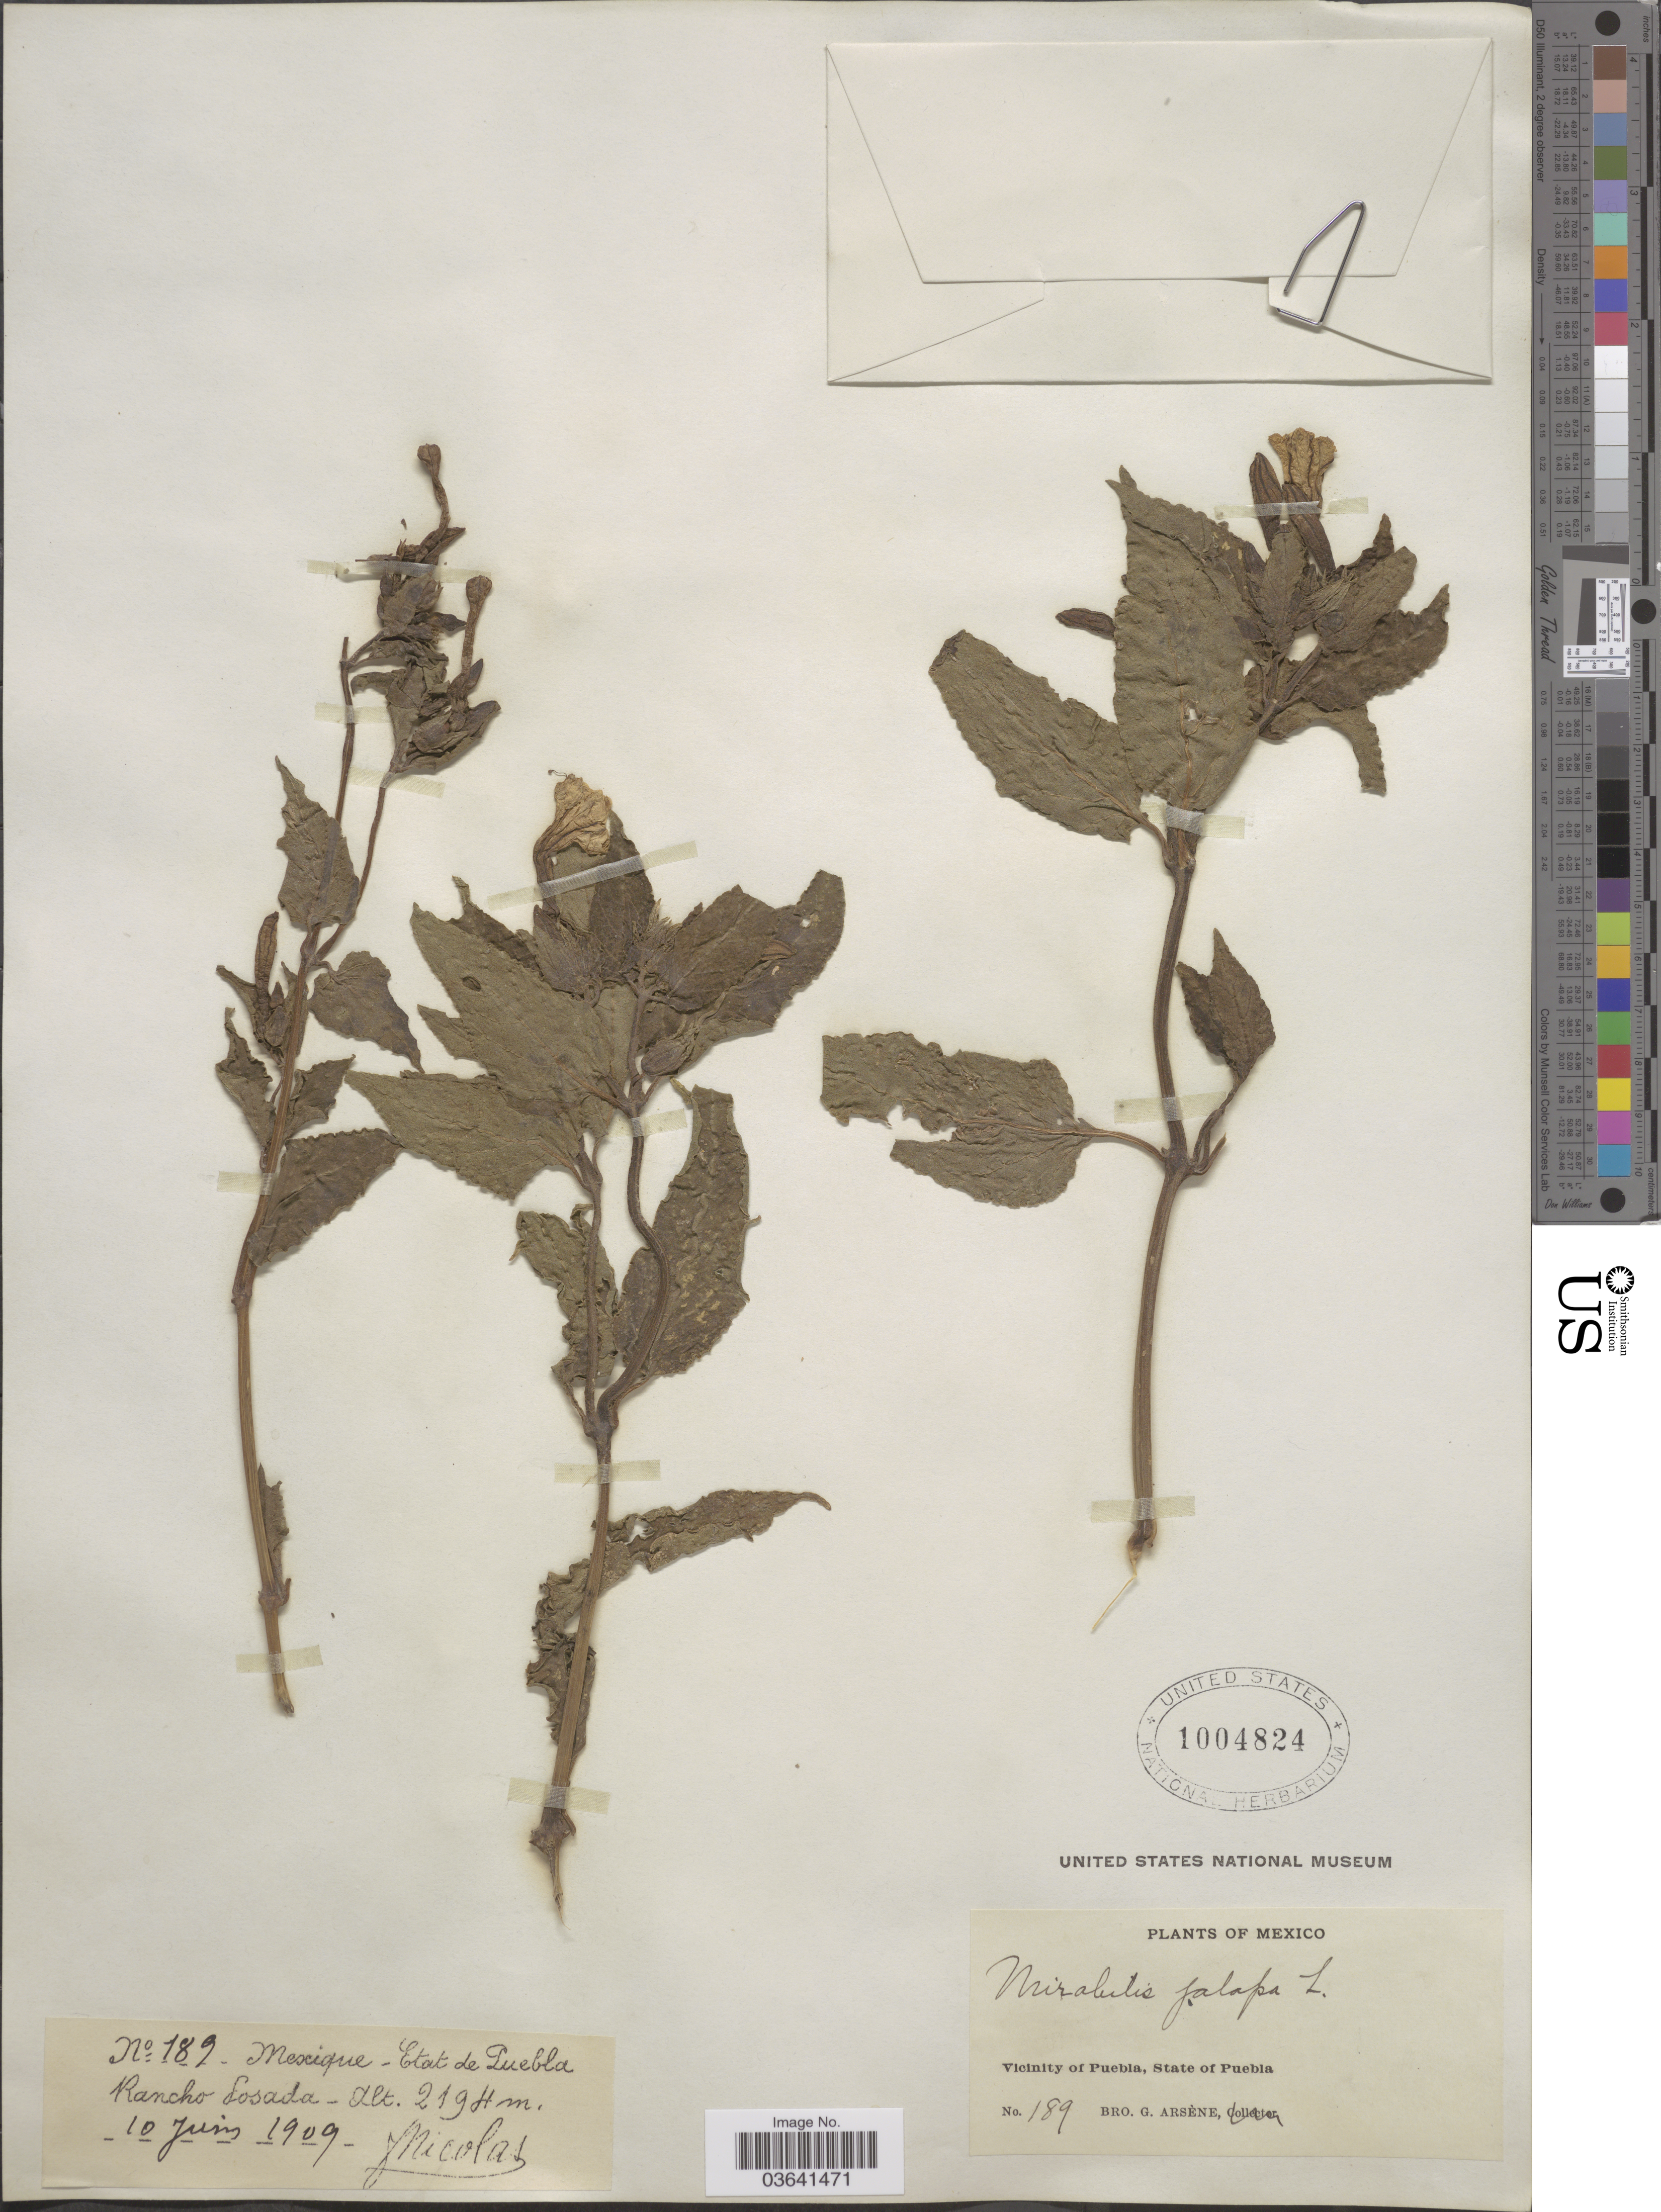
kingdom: Plantae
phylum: Tracheophyta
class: Magnoliopsida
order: Caryophyllales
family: Nyctaginaceae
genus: Mirabilis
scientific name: Mirabilis jalapa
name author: L.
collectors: F. Nicolas & Bro. G. Arsène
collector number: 189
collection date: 1909-06-10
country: Mexico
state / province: Puebla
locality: Rancho Posada. Vicinity of Puebla.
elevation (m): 2194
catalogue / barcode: US 1004824